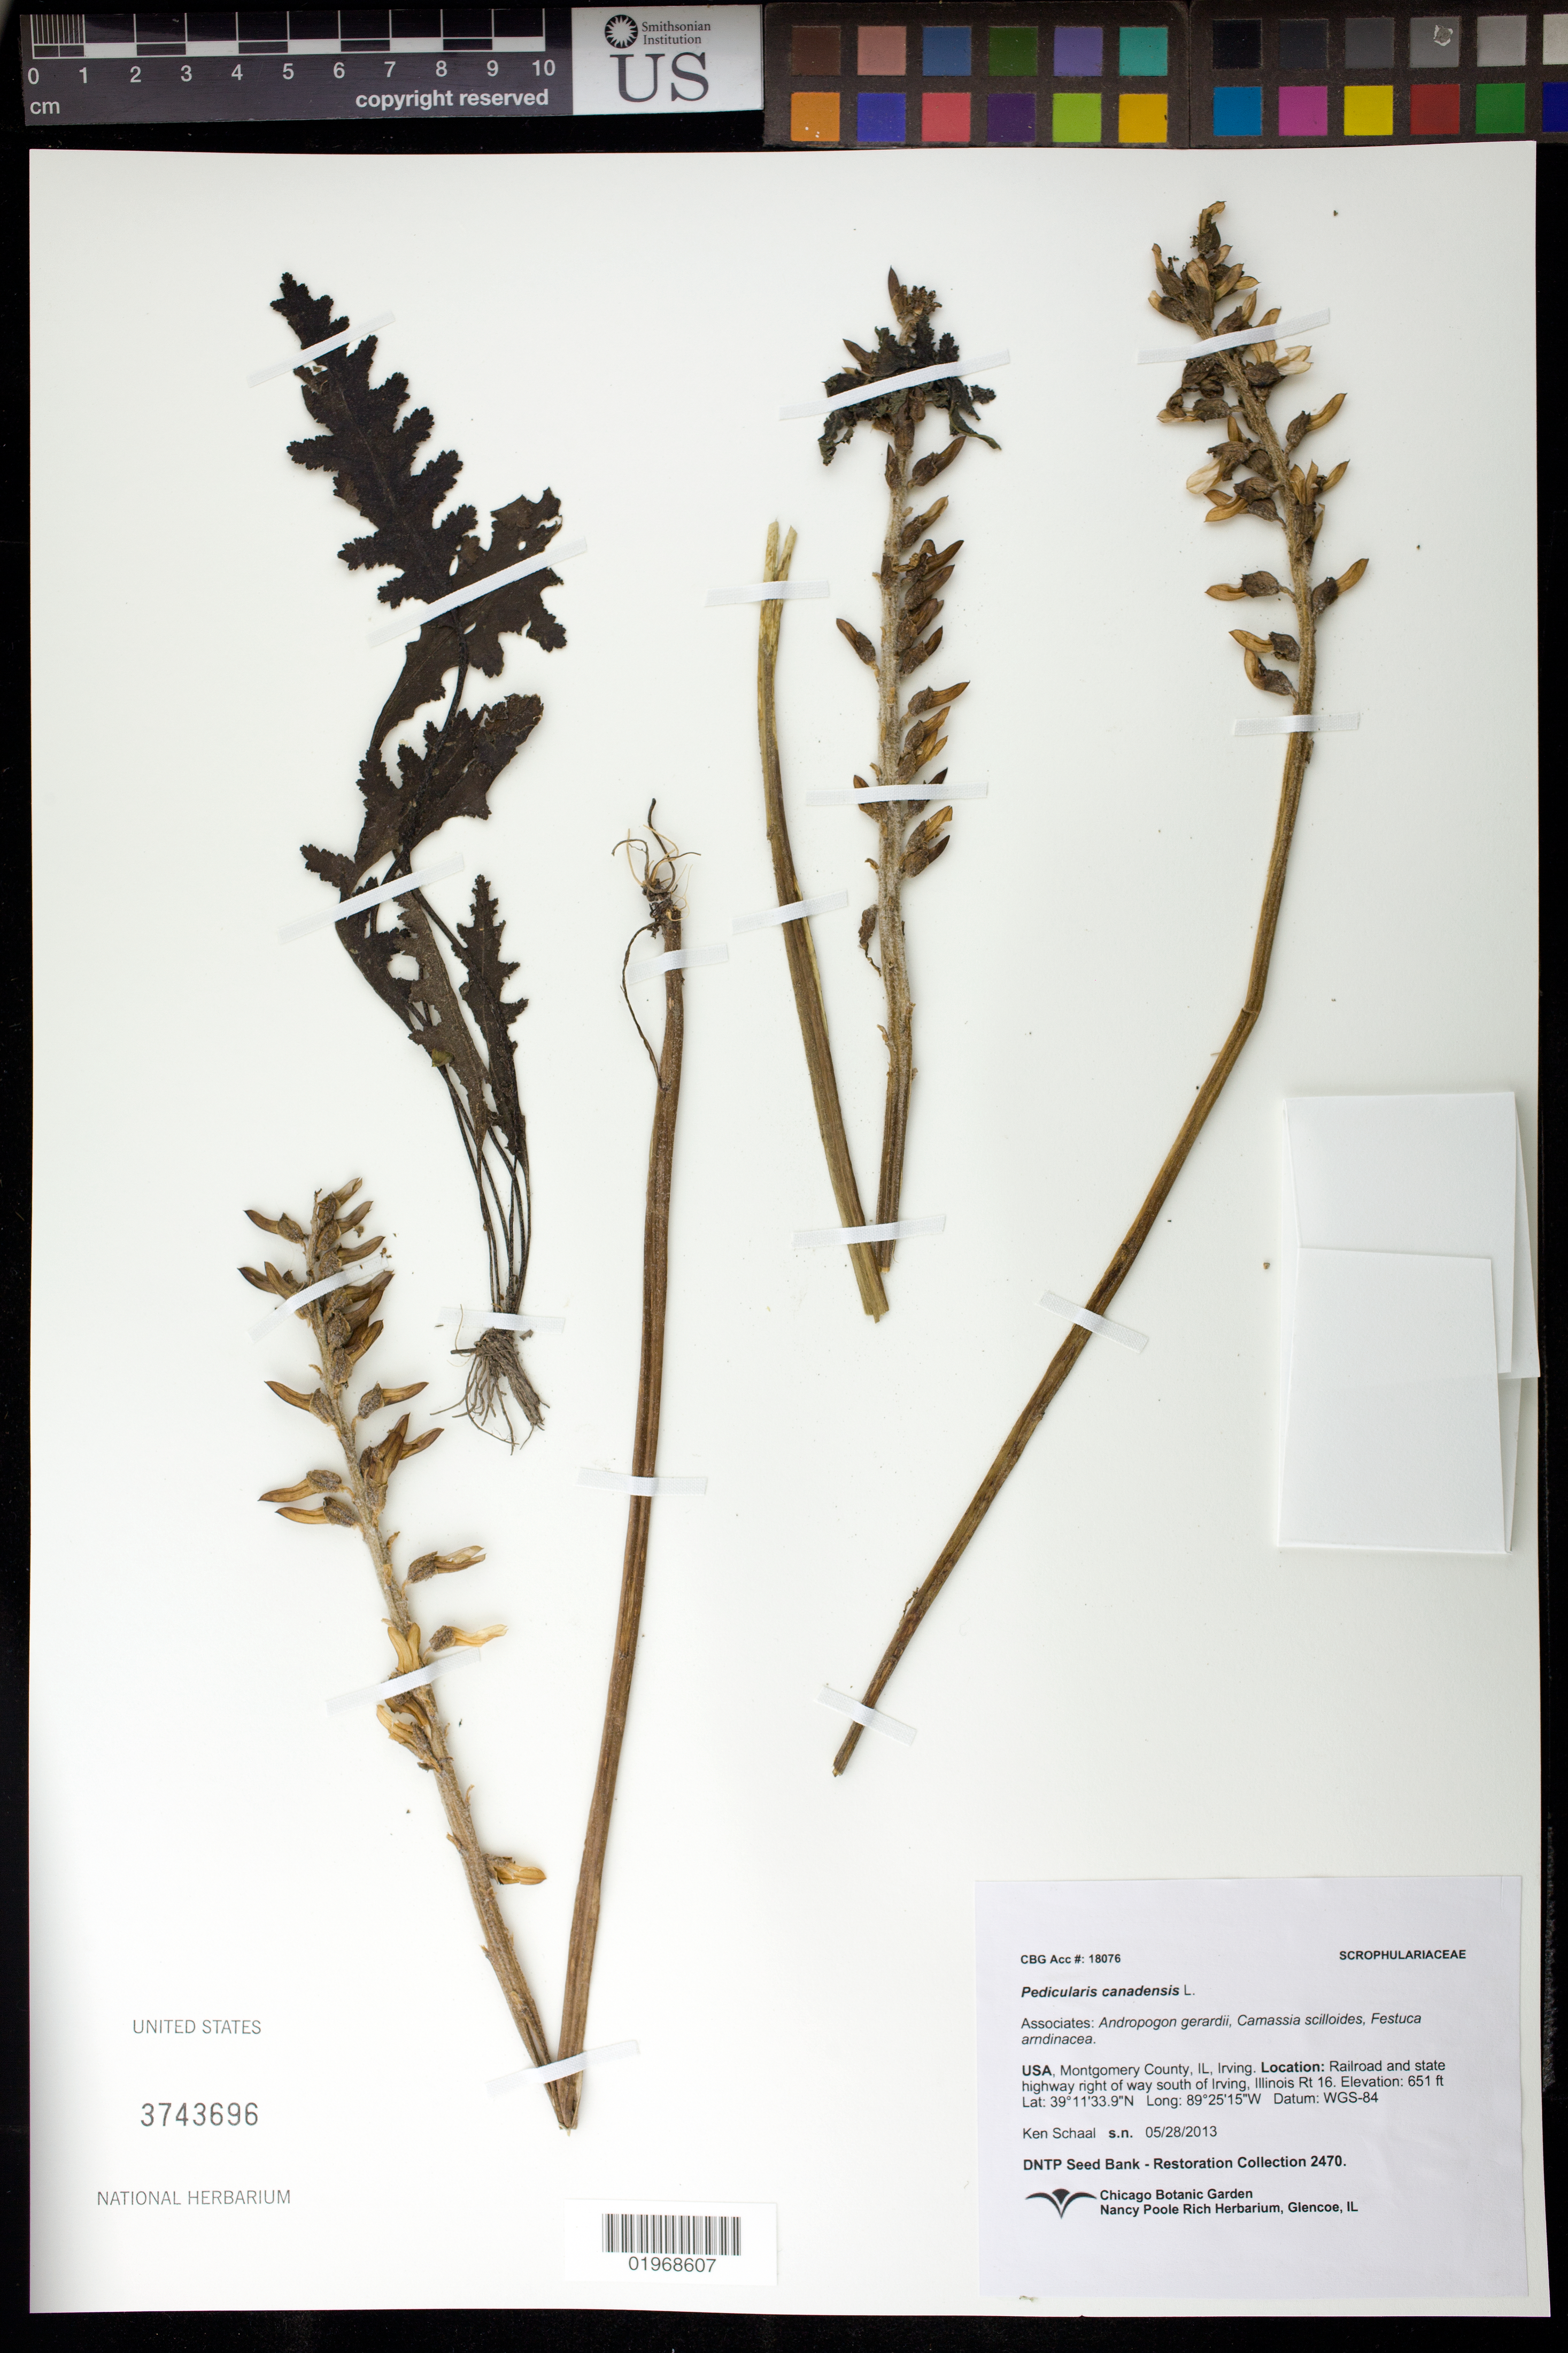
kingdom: Plantae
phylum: Tracheophyta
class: Magnoliopsida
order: Lamiales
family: Orobanchaceae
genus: Pedicularis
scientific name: Pedicularis canadensis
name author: L.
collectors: K. Schaal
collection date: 2013-05-28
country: United States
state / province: Illinois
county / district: Montgomery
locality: S of Irving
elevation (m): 198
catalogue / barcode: US 3743696